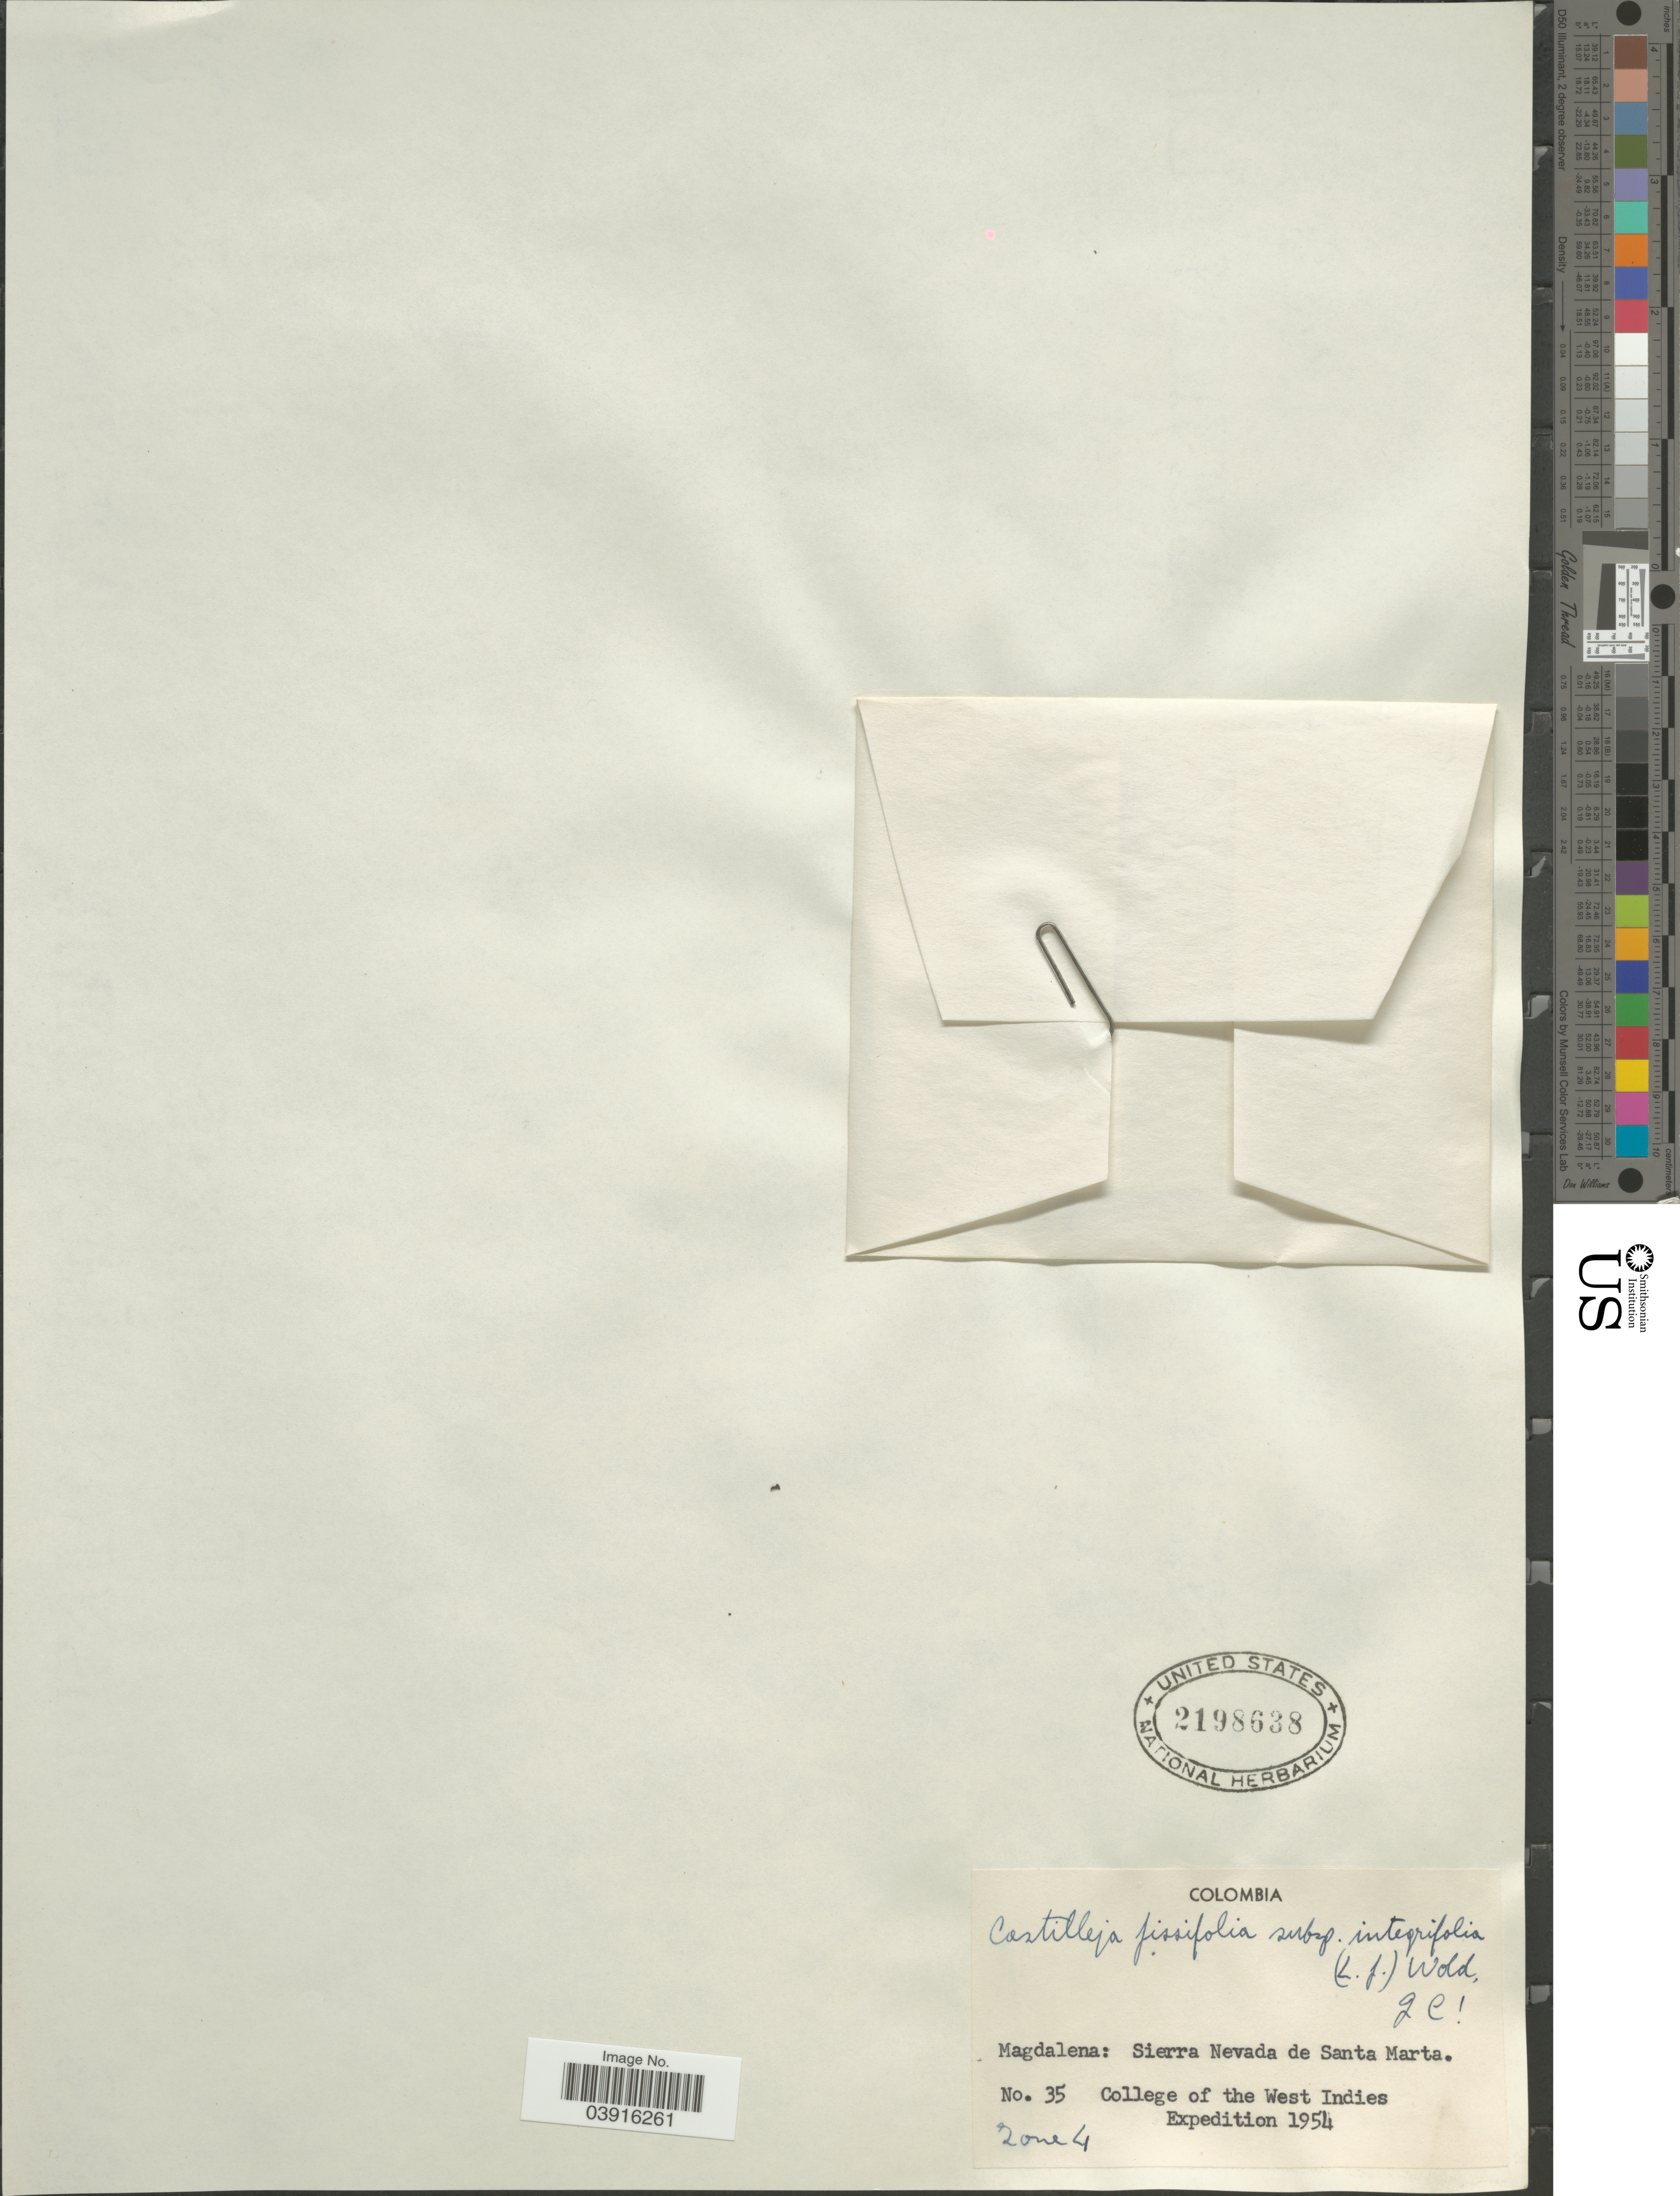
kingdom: Plantae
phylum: Tracheophyta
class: Magnoliopsida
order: Lamiales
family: Orobanchaceae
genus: Castilleja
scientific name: Castilleja fissifolia var. integrifolia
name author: (L. f.) Wedd.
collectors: College of the West Indies Expedition 1954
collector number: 35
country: Colombia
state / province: Magdalena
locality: Sierra Nevada de Santa Marta. Zone 4.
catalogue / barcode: US 2198638